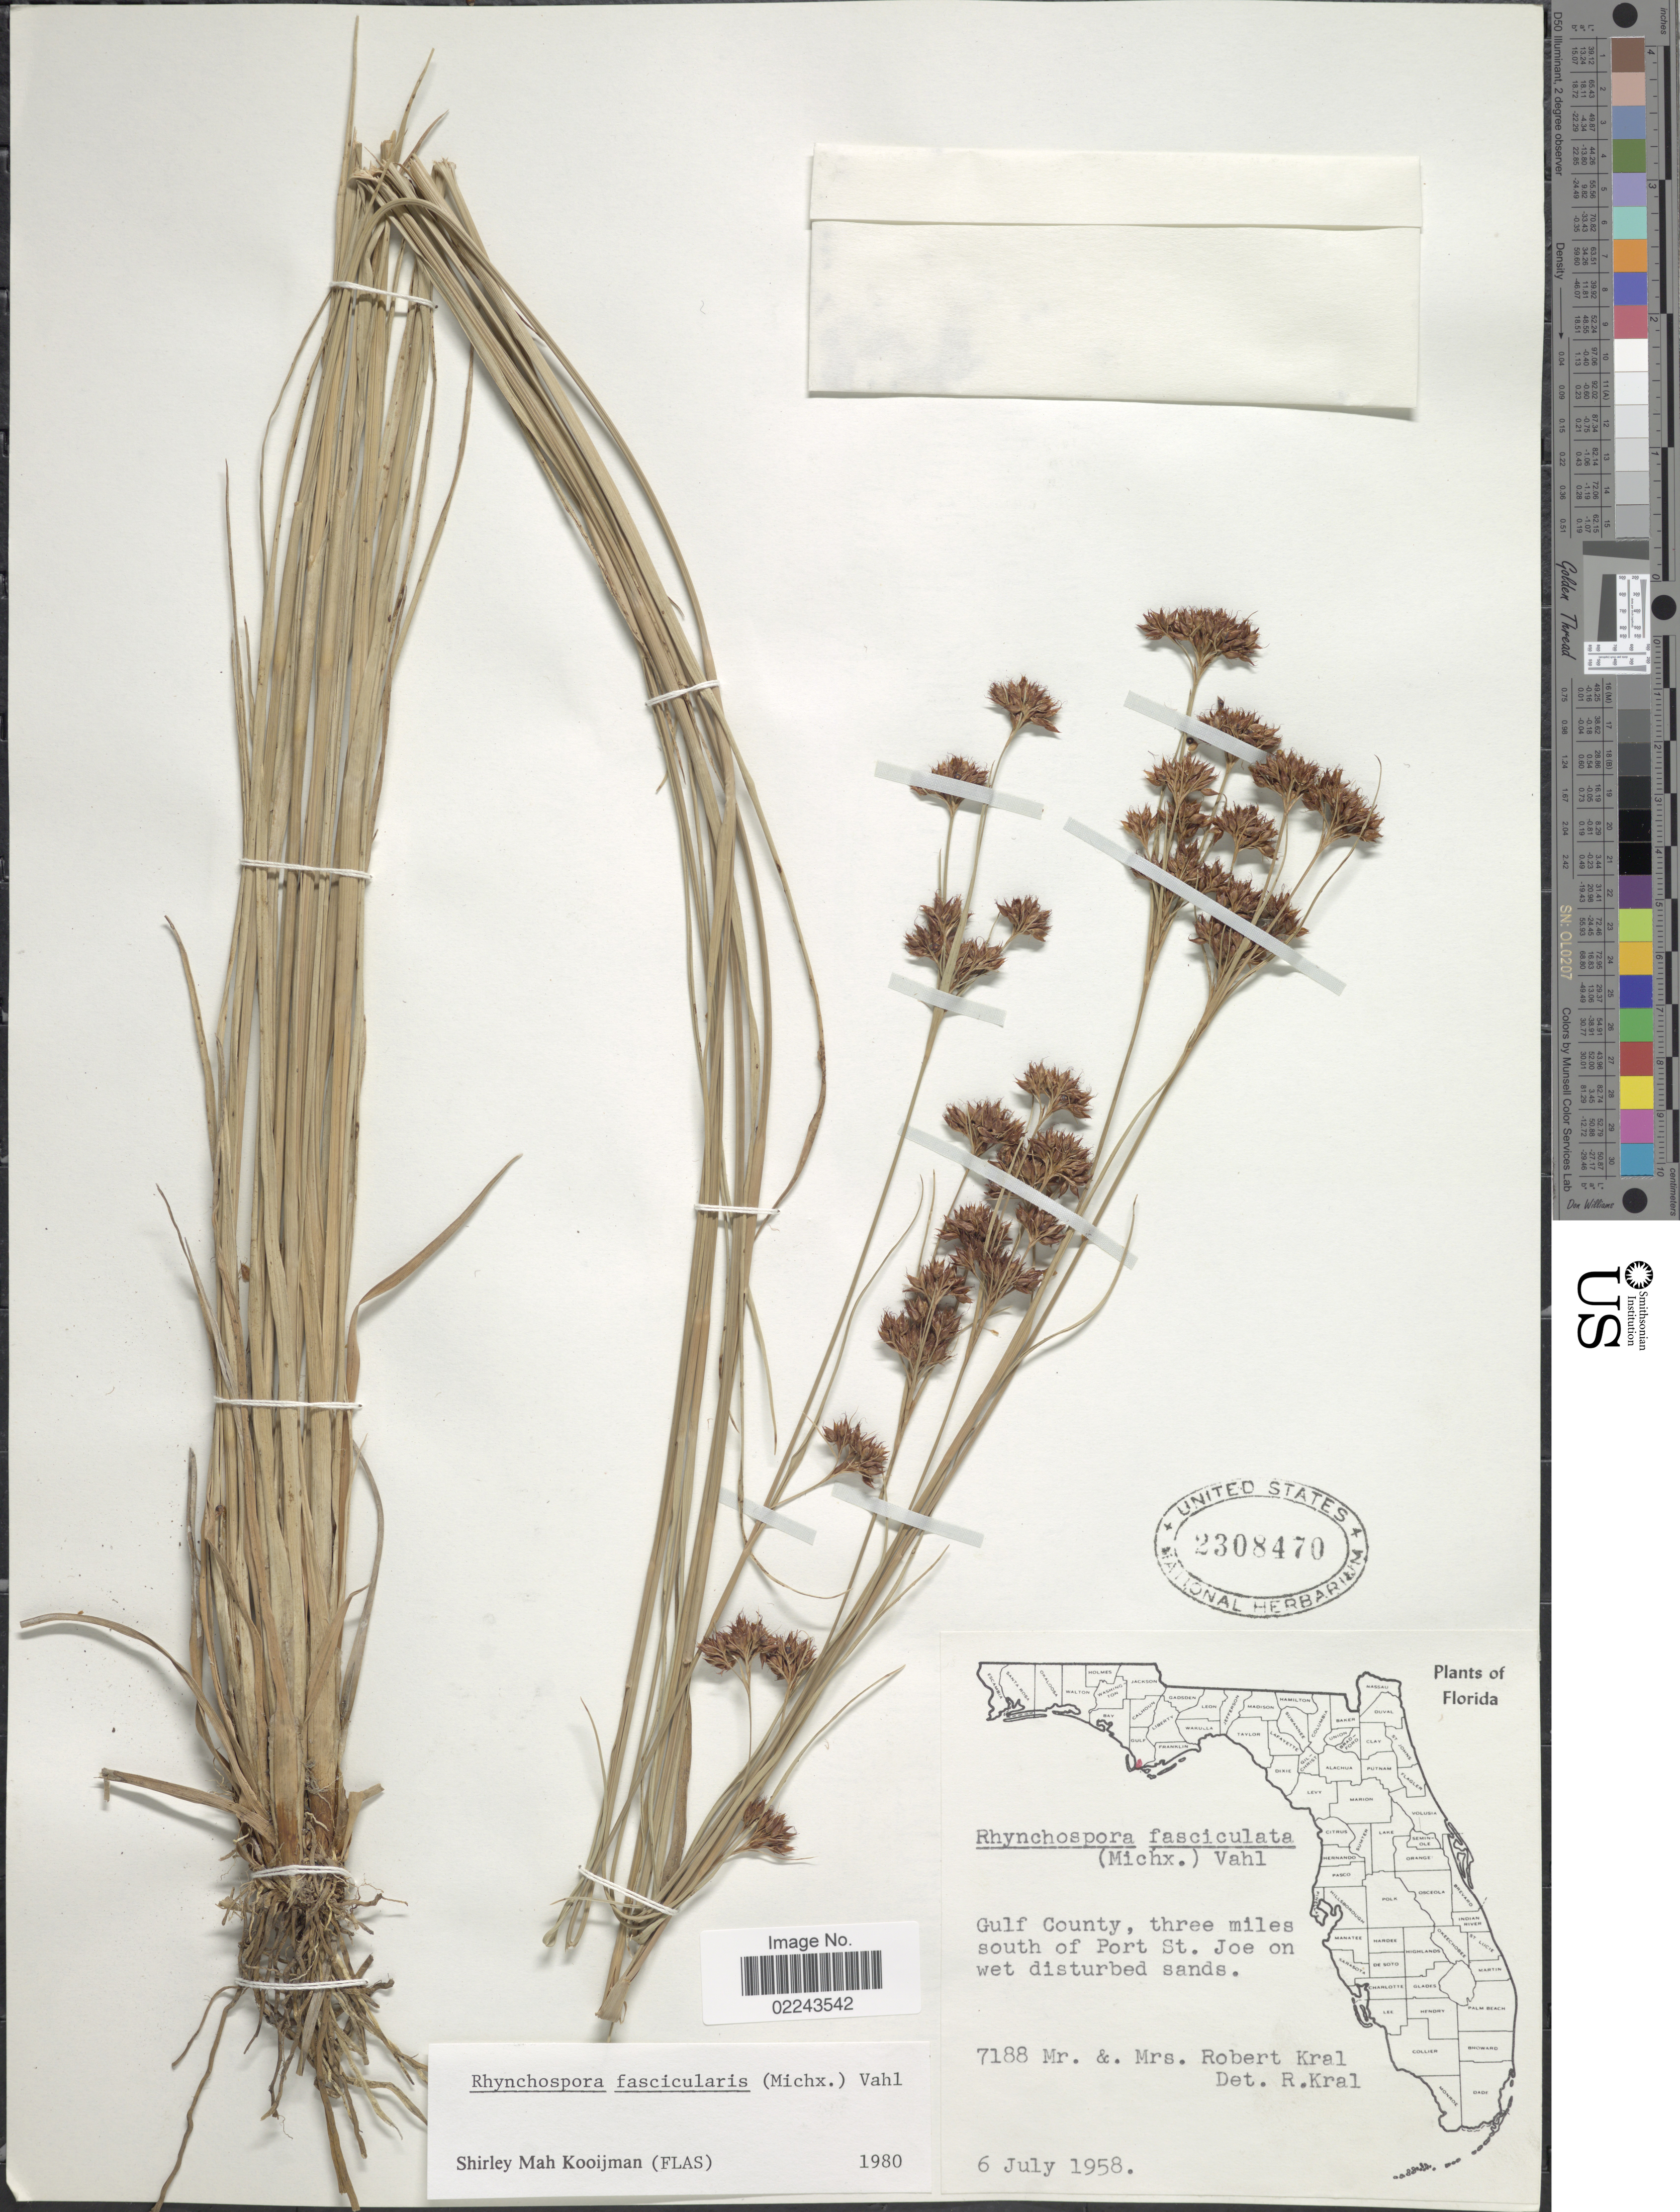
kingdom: Plantae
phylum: Tracheophyta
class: Liliopsida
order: Poales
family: Cyperaceae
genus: Rhynchospora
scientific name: Rhynchospora fascicularis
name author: (Michx.) Vahl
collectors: R. Kral & M. Kral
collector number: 7188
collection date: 1958-07-06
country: United States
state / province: Florida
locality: Gulf County, three miles south of Port St. Joe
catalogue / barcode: US 2308470